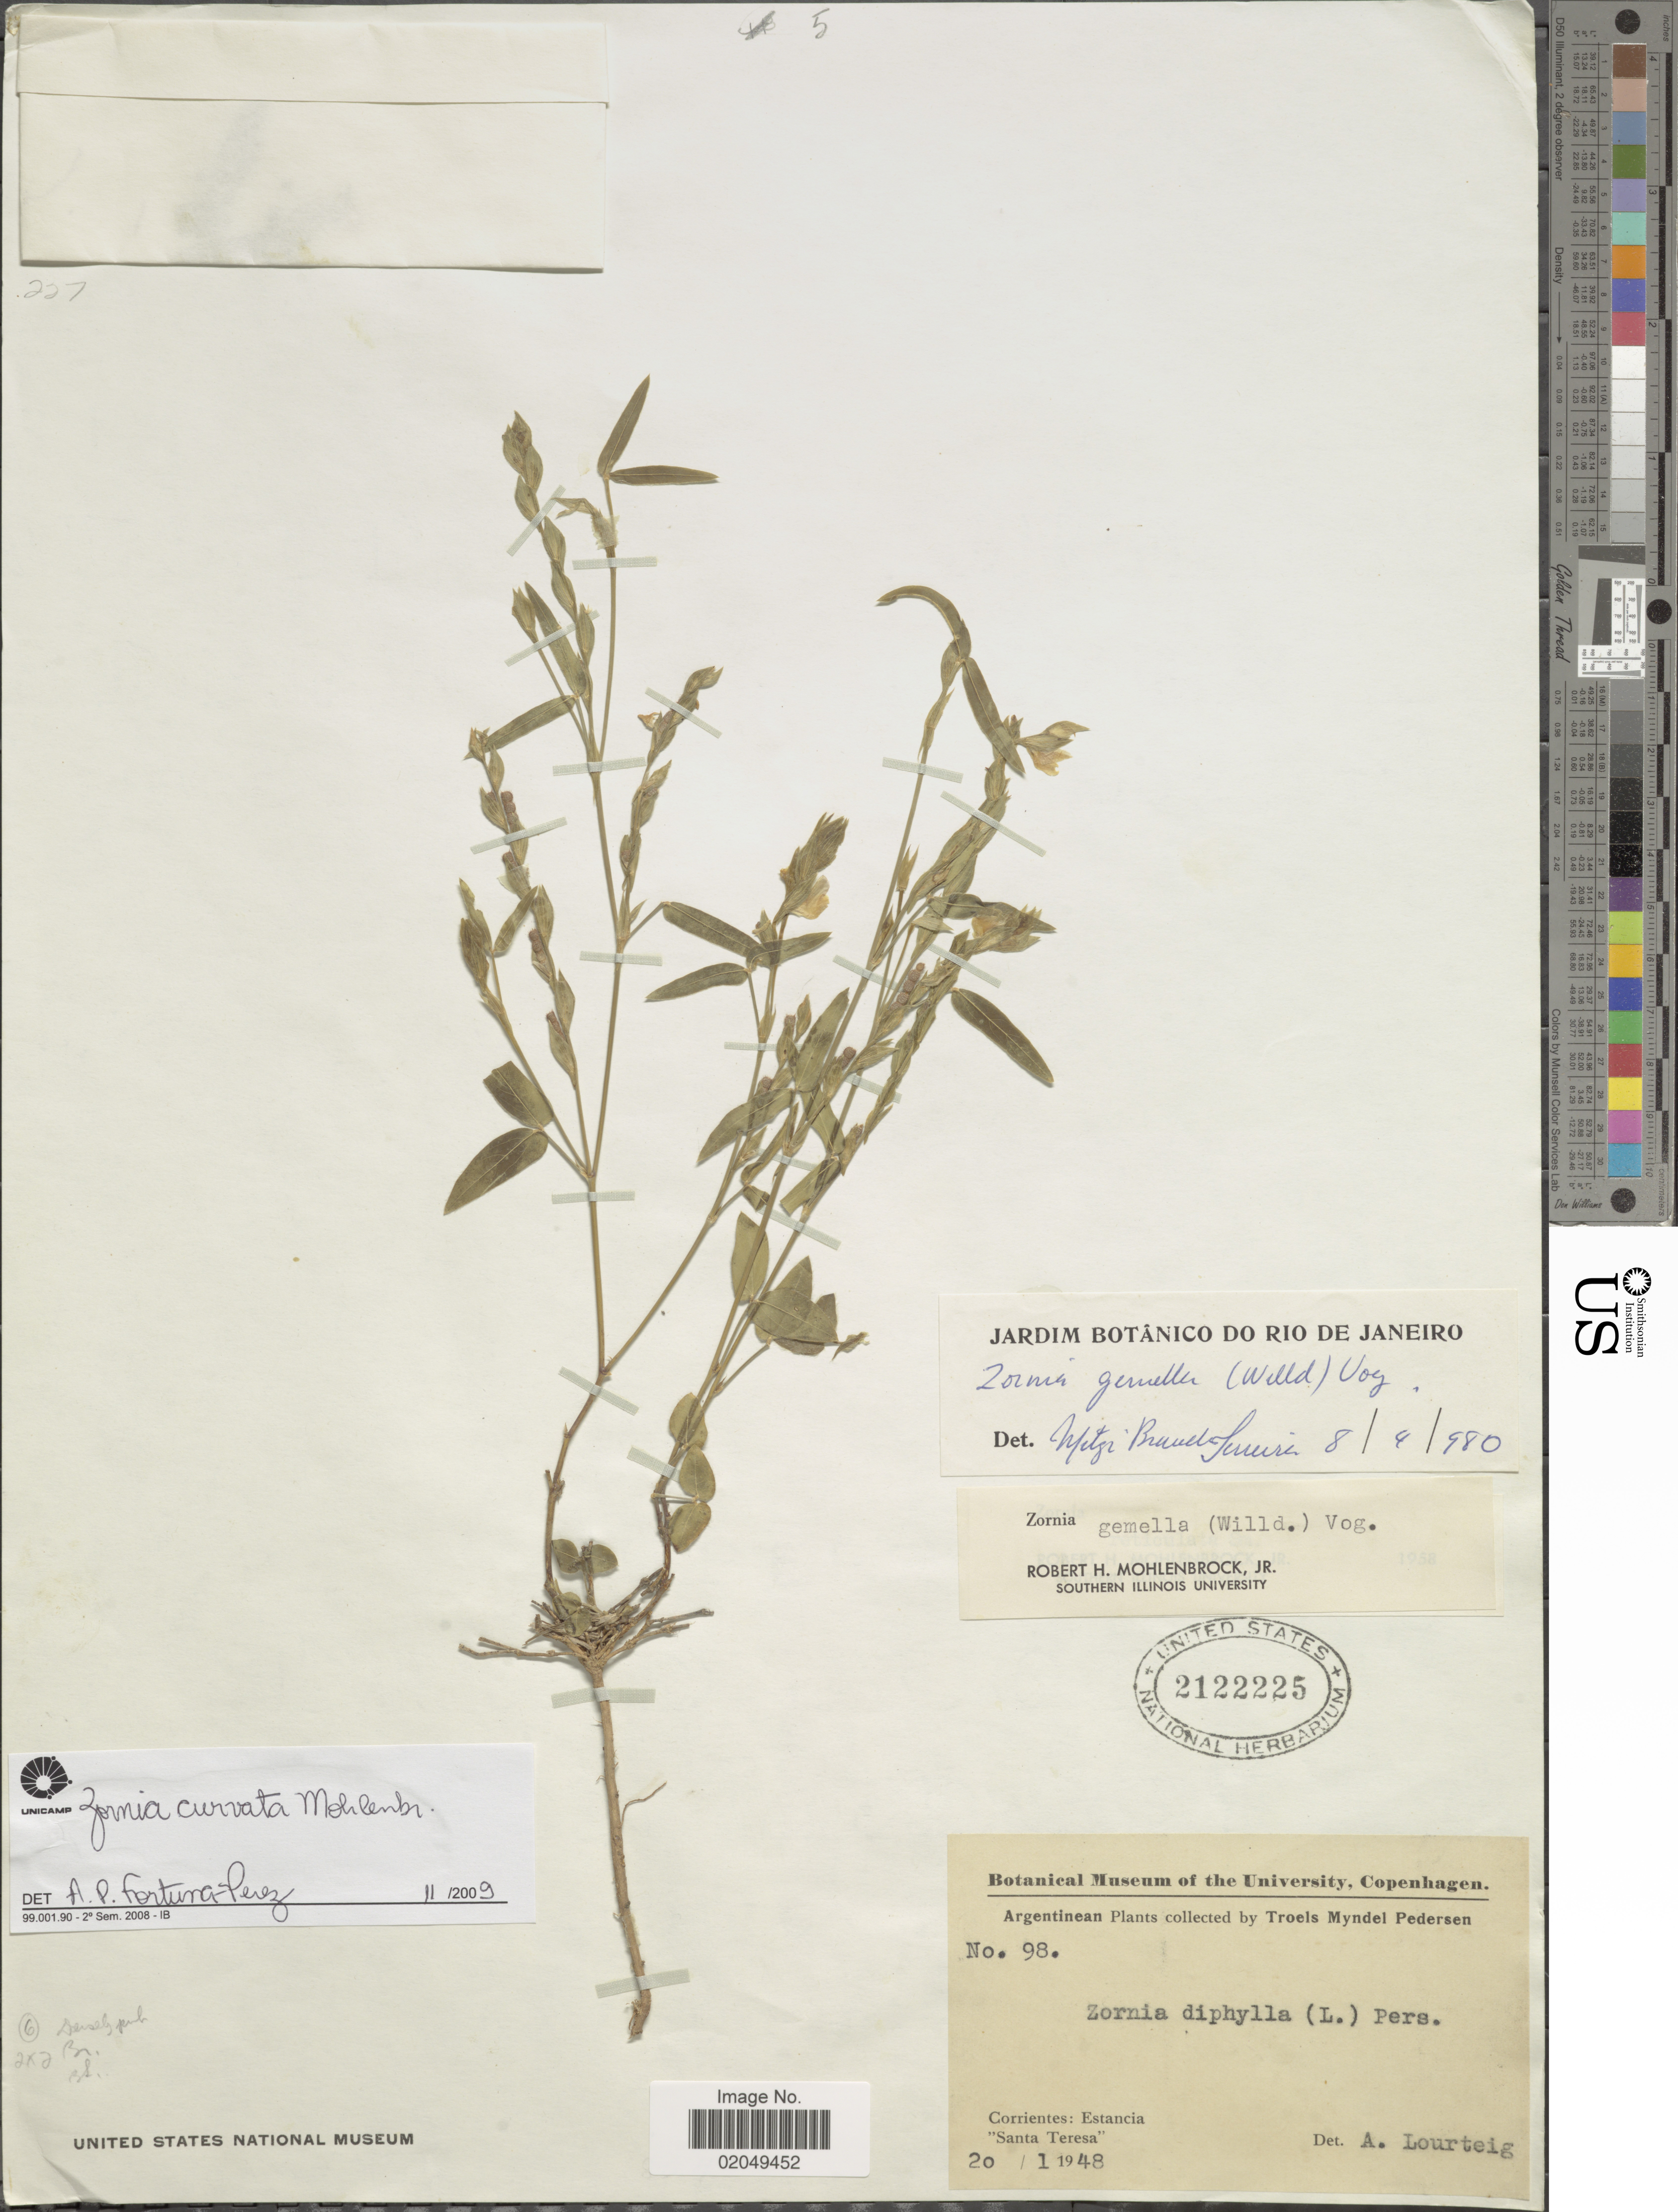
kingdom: Plantae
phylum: Tracheophyta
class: Magnoliopsida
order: Fabales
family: Fabaceae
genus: Zornia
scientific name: Zornia curvata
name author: Mohlenbr.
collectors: T. Pederson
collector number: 98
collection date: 1948-01-20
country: Argentina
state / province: Corrientes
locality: Estancia "Santa Teresa"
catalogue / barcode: US 2122225